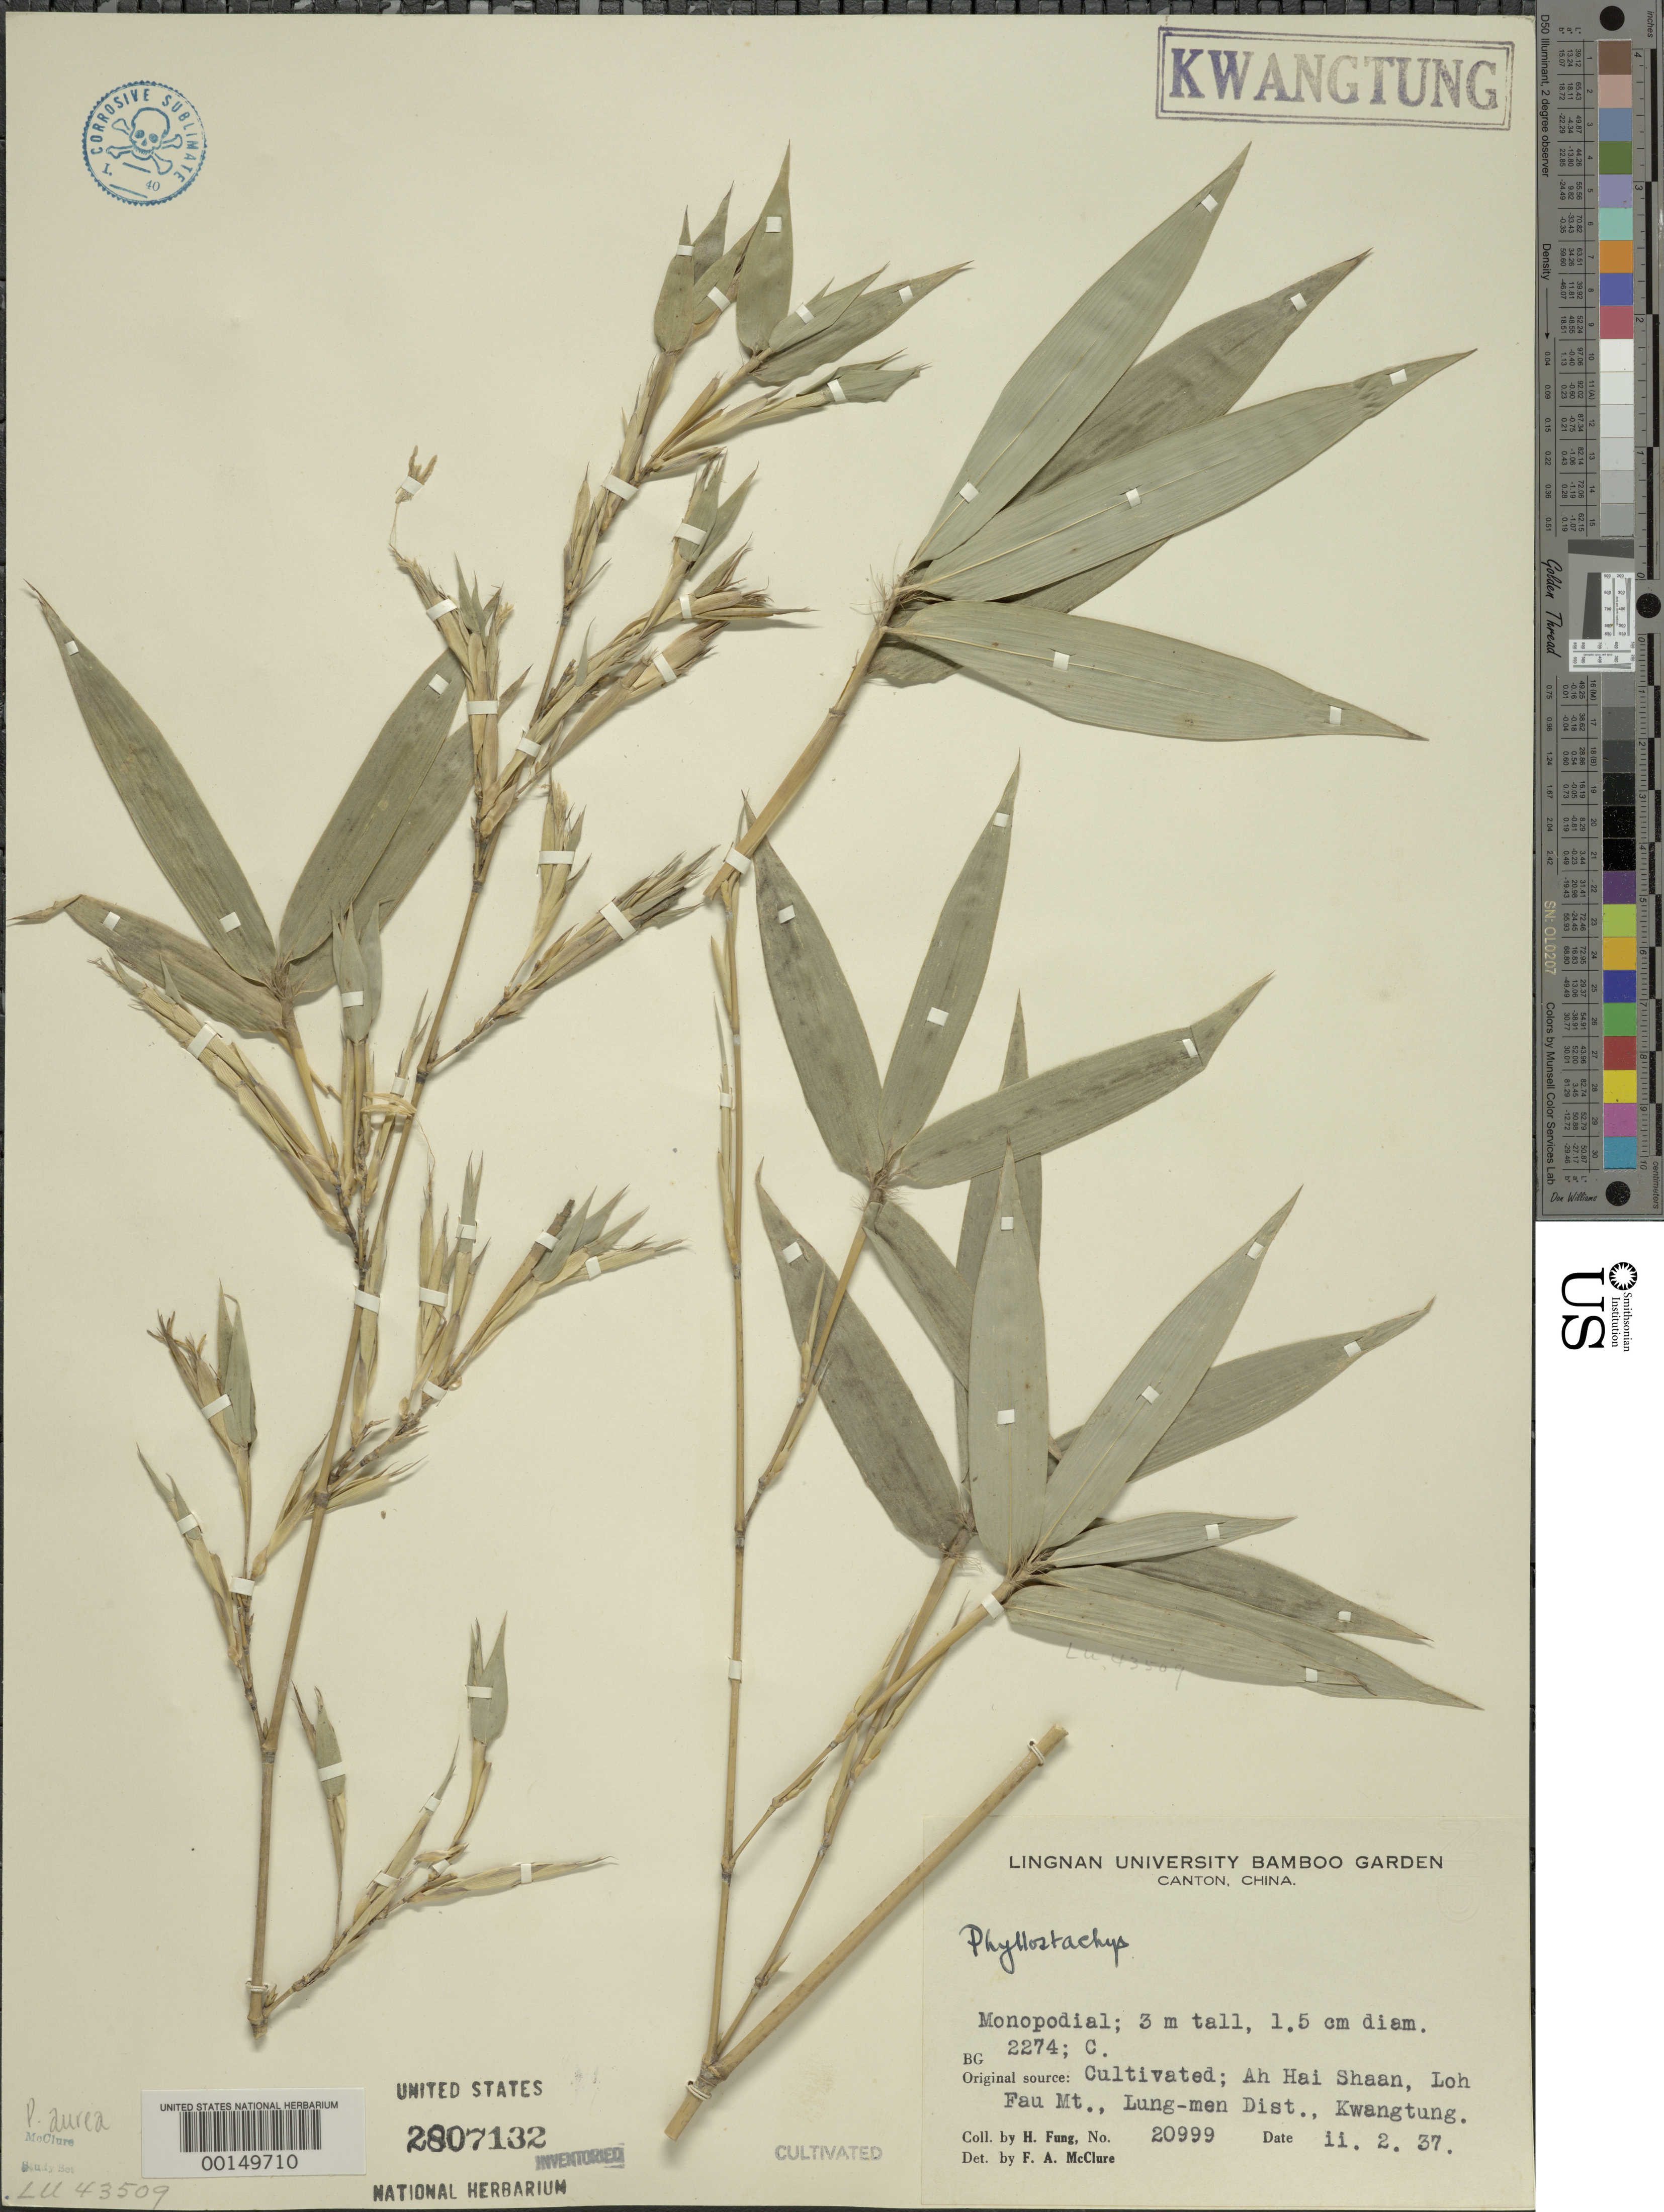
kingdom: Plantae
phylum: Tracheophyta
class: Liliopsida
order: Poales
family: Poaceae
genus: Phyllostachys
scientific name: Phyllostachys aurea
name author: Rivière & C. Rivière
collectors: H. L. Fung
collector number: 20999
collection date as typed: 02 Feb 1937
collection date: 1937-02-02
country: China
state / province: Guangdong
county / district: Guangzhou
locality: Ah hai shaan, loh fau mt.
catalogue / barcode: US 2807132